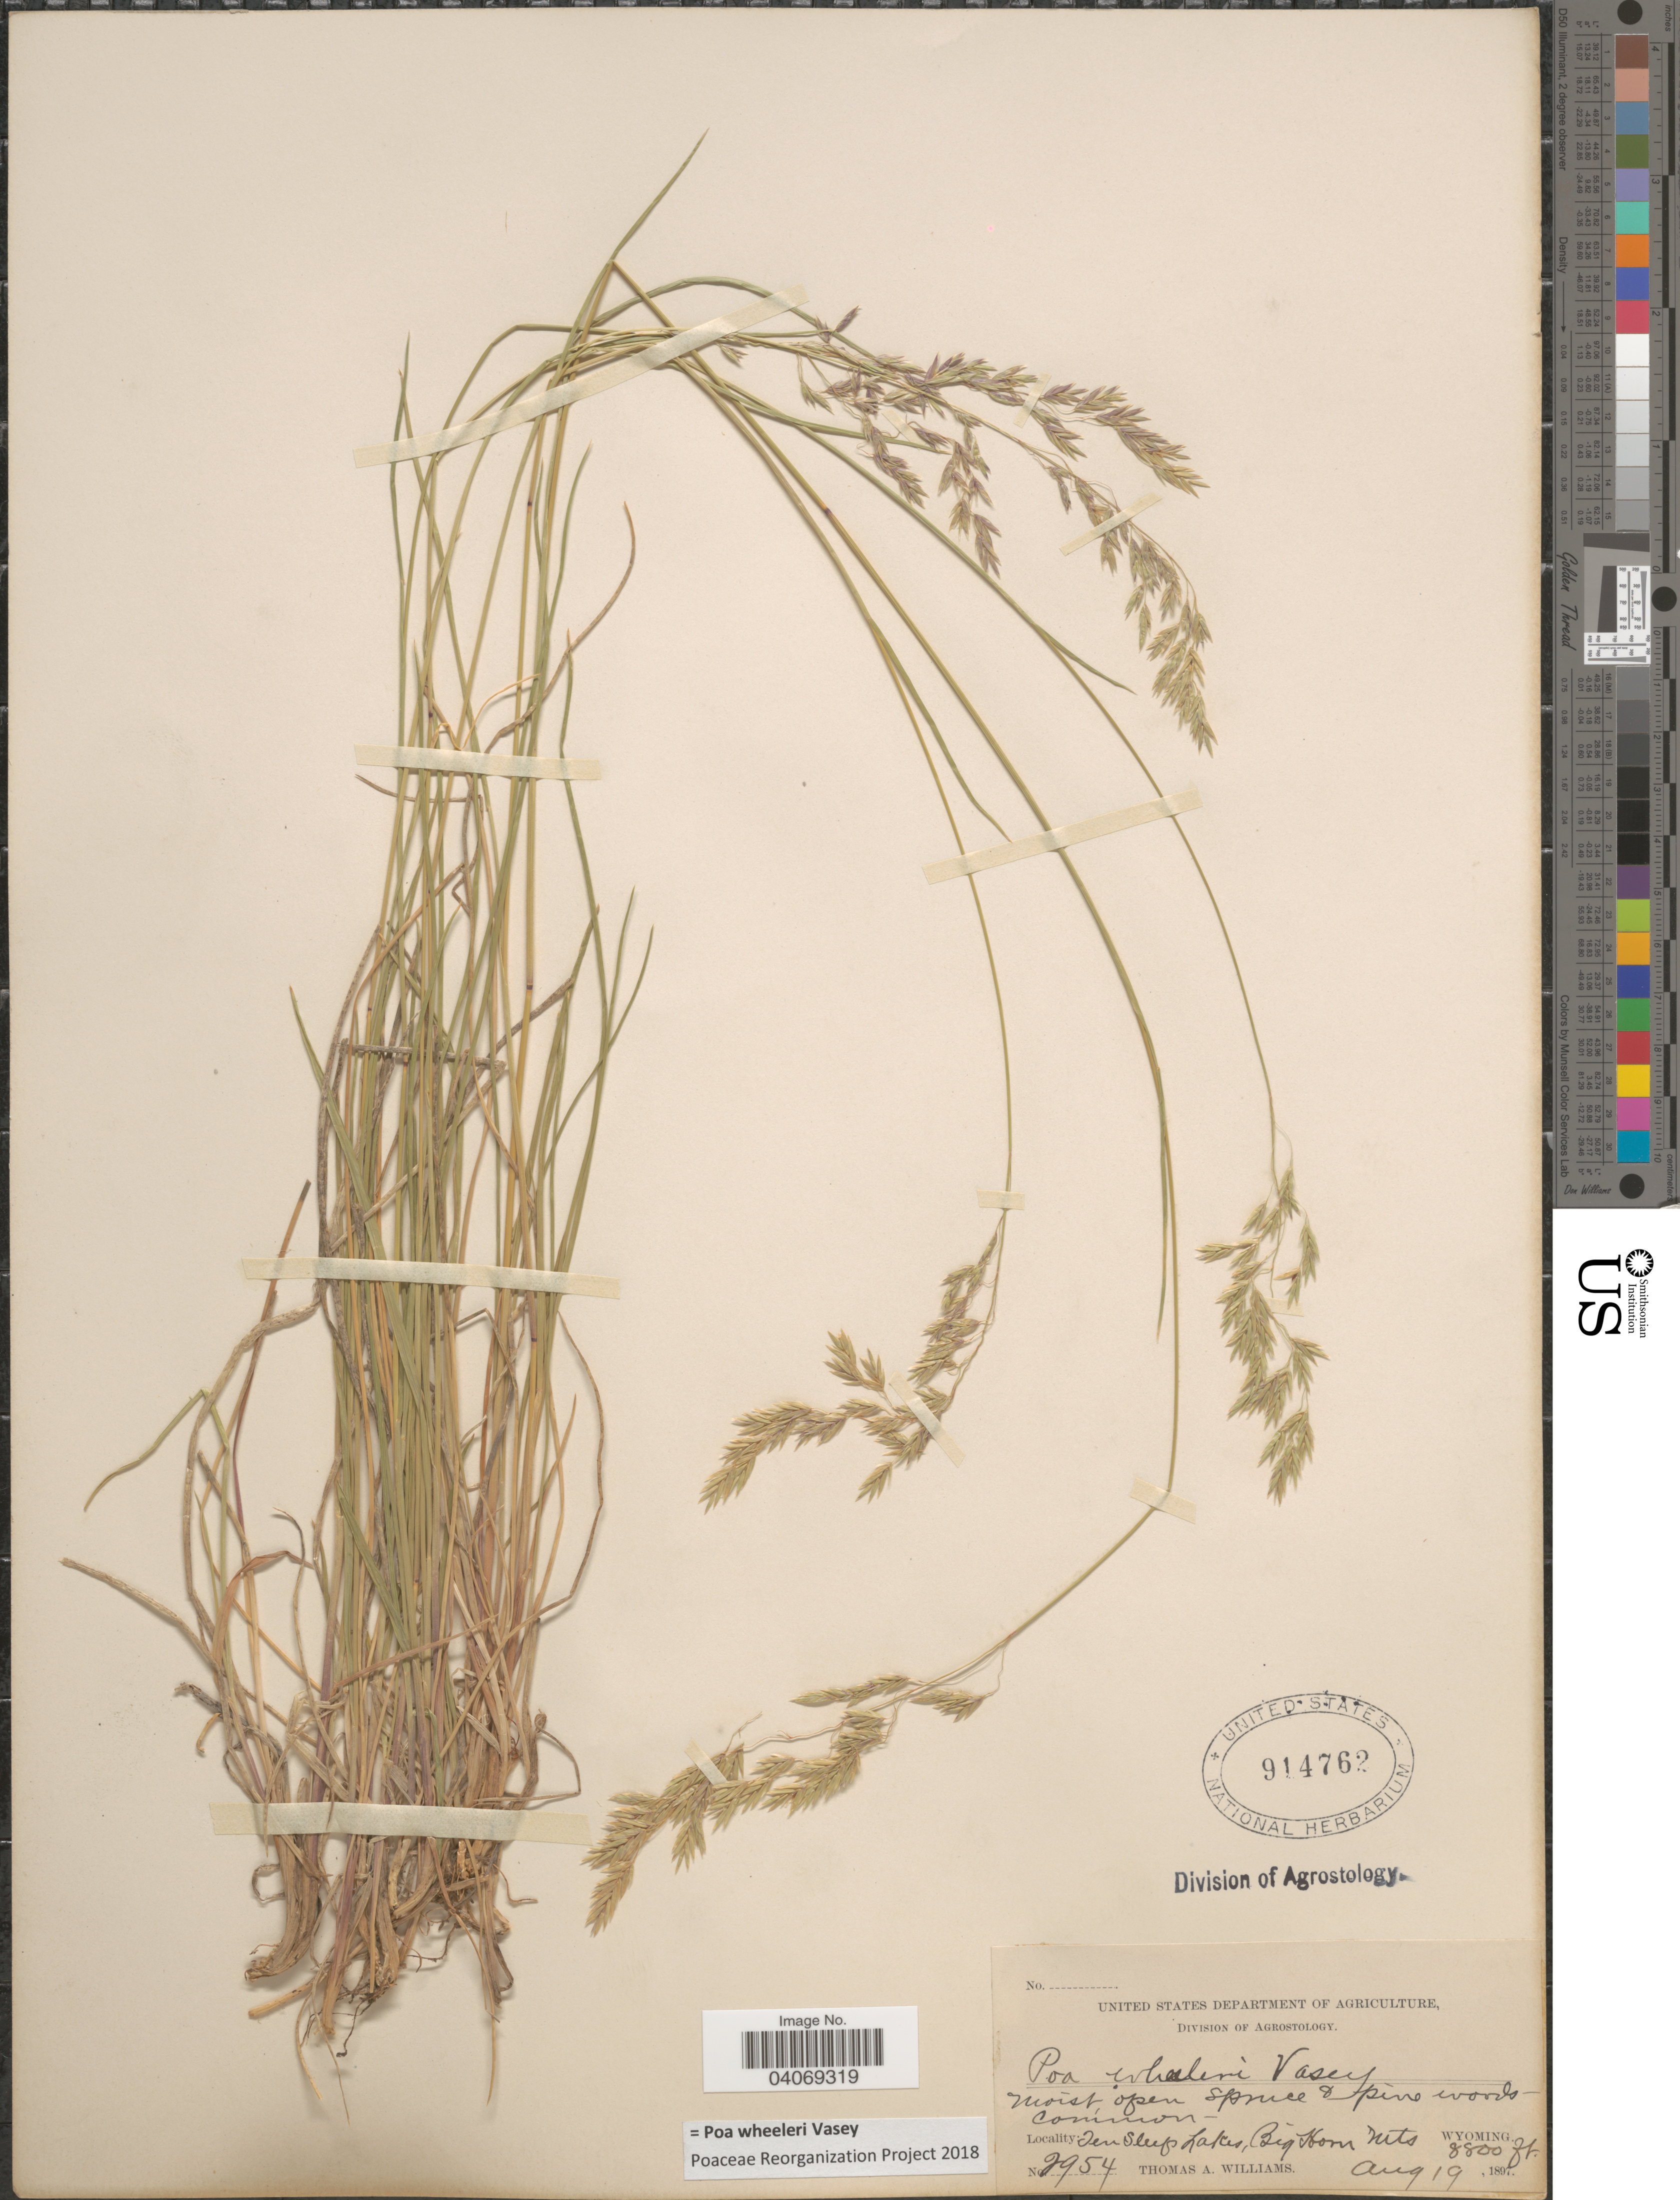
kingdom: Plantae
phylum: Tracheophyta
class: Liliopsida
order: Poales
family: Poaceae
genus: Poa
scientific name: Poa wheeleri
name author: Vasey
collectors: T. A. Williams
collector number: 2954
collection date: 1897-08-19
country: United States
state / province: Wyoming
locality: Ten Sleep Lakes, Big Horn Mts.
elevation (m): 2682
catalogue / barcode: US 914762